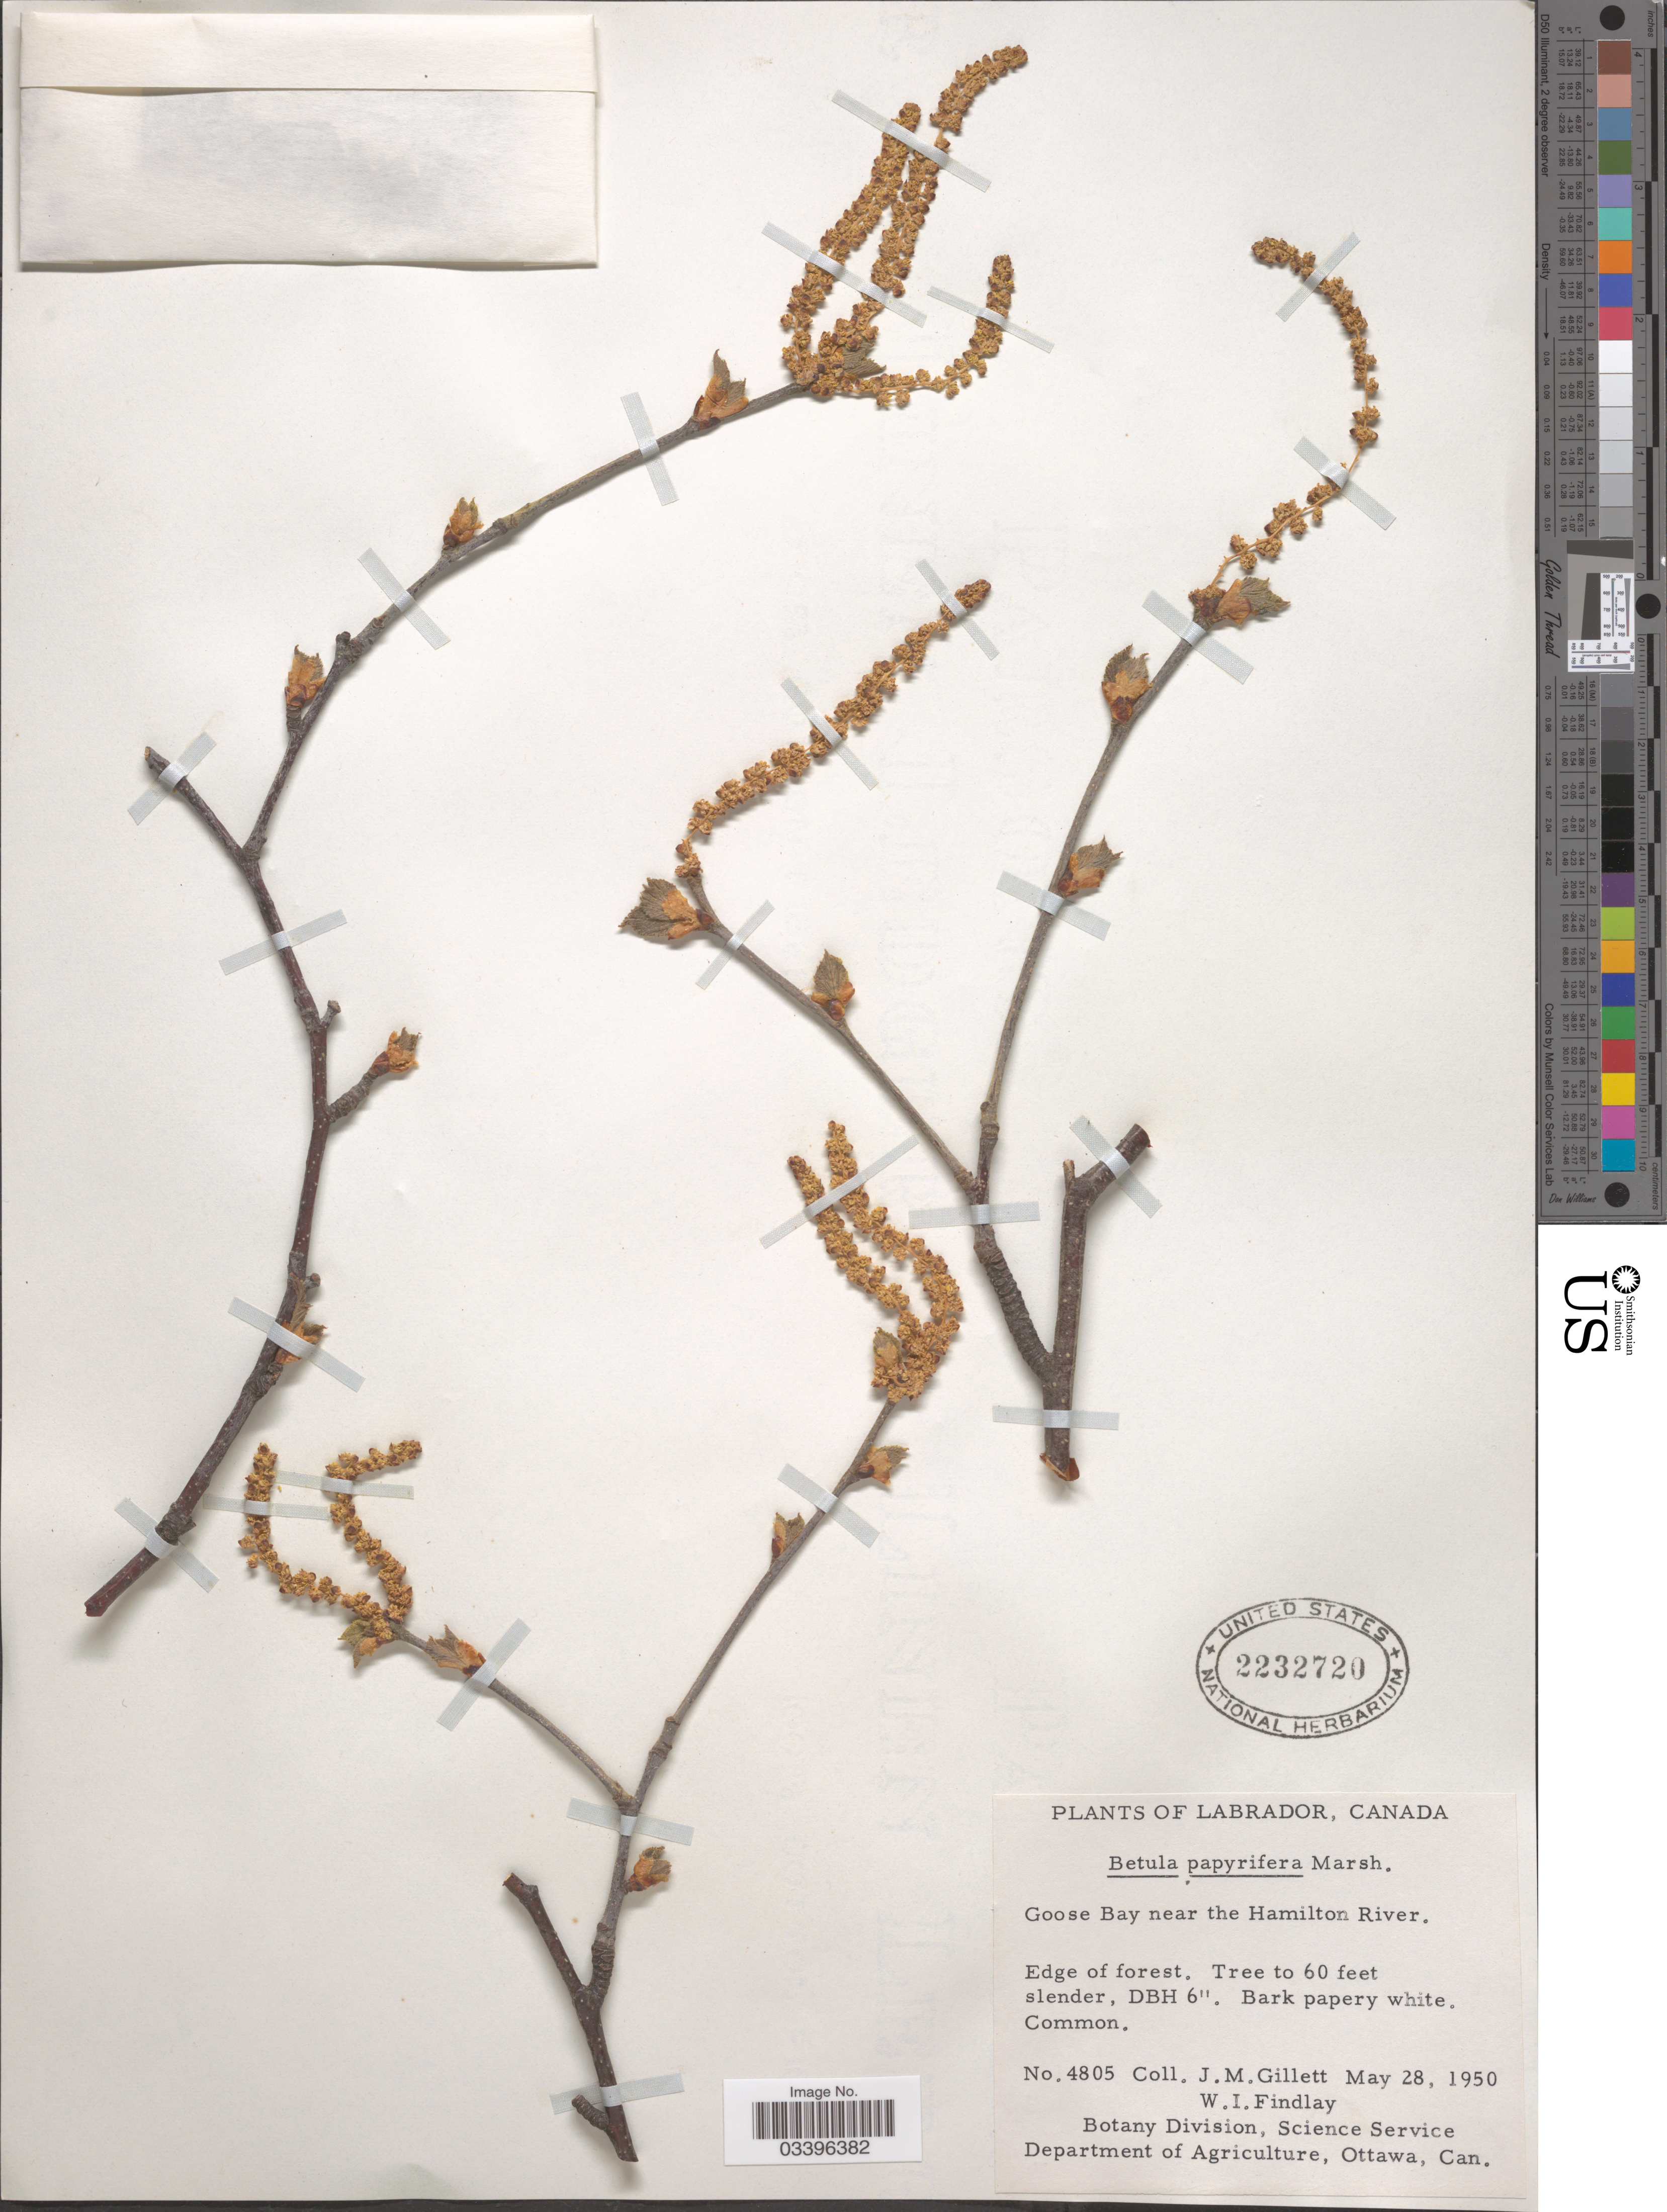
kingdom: Plantae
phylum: Tracheophyta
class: Magnoliopsida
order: Fagales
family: Betulaceae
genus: Betula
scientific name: Betula papyrifera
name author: Marshall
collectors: J. M. Gillett & W. Findlay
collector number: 4805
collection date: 1950-05-28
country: Canada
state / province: Newfoundland and Labrador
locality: Labrador. Goose Bay near the Hamilton River.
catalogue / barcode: US 2232720